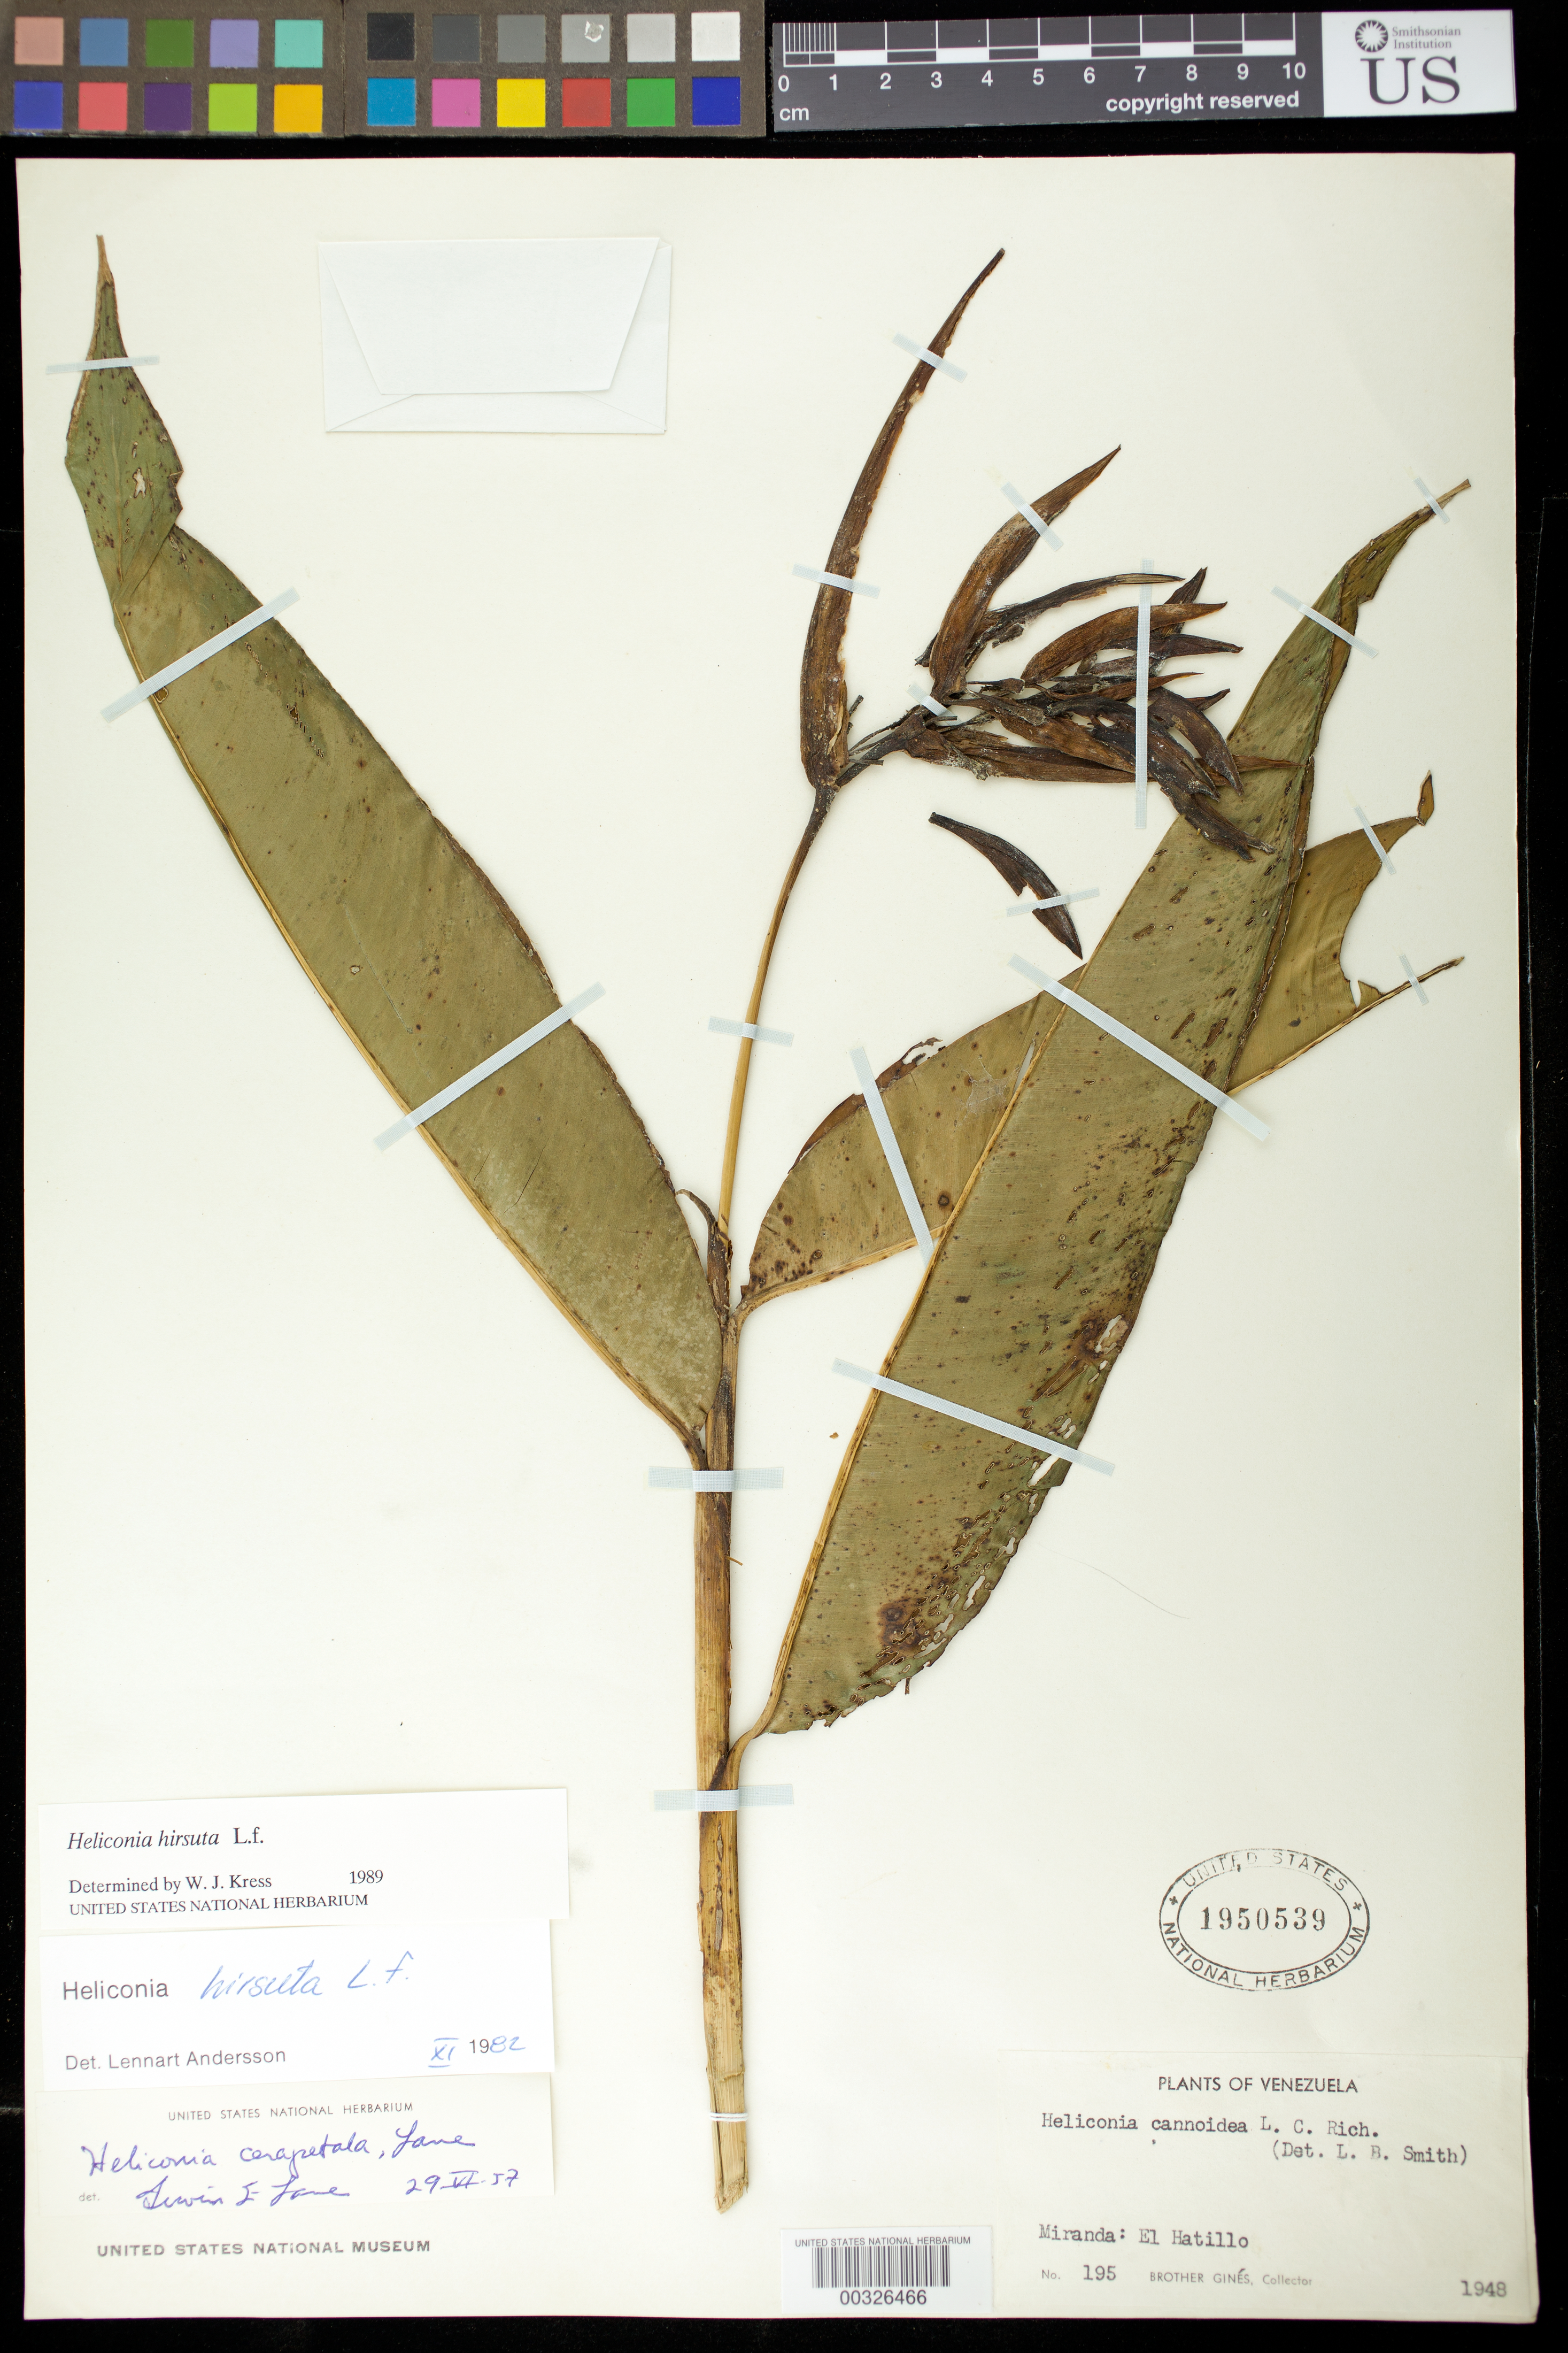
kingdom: Plantae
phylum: Tracheophyta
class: Liliopsida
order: Zingiberales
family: Heliconiaceae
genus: Heliconia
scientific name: Heliconia hirsuta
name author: L. f.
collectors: Bro. Gines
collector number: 195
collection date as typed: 1948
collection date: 1948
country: Venezuela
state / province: Miranda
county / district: El Hatillo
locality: El Hatillo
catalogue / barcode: US 1950539